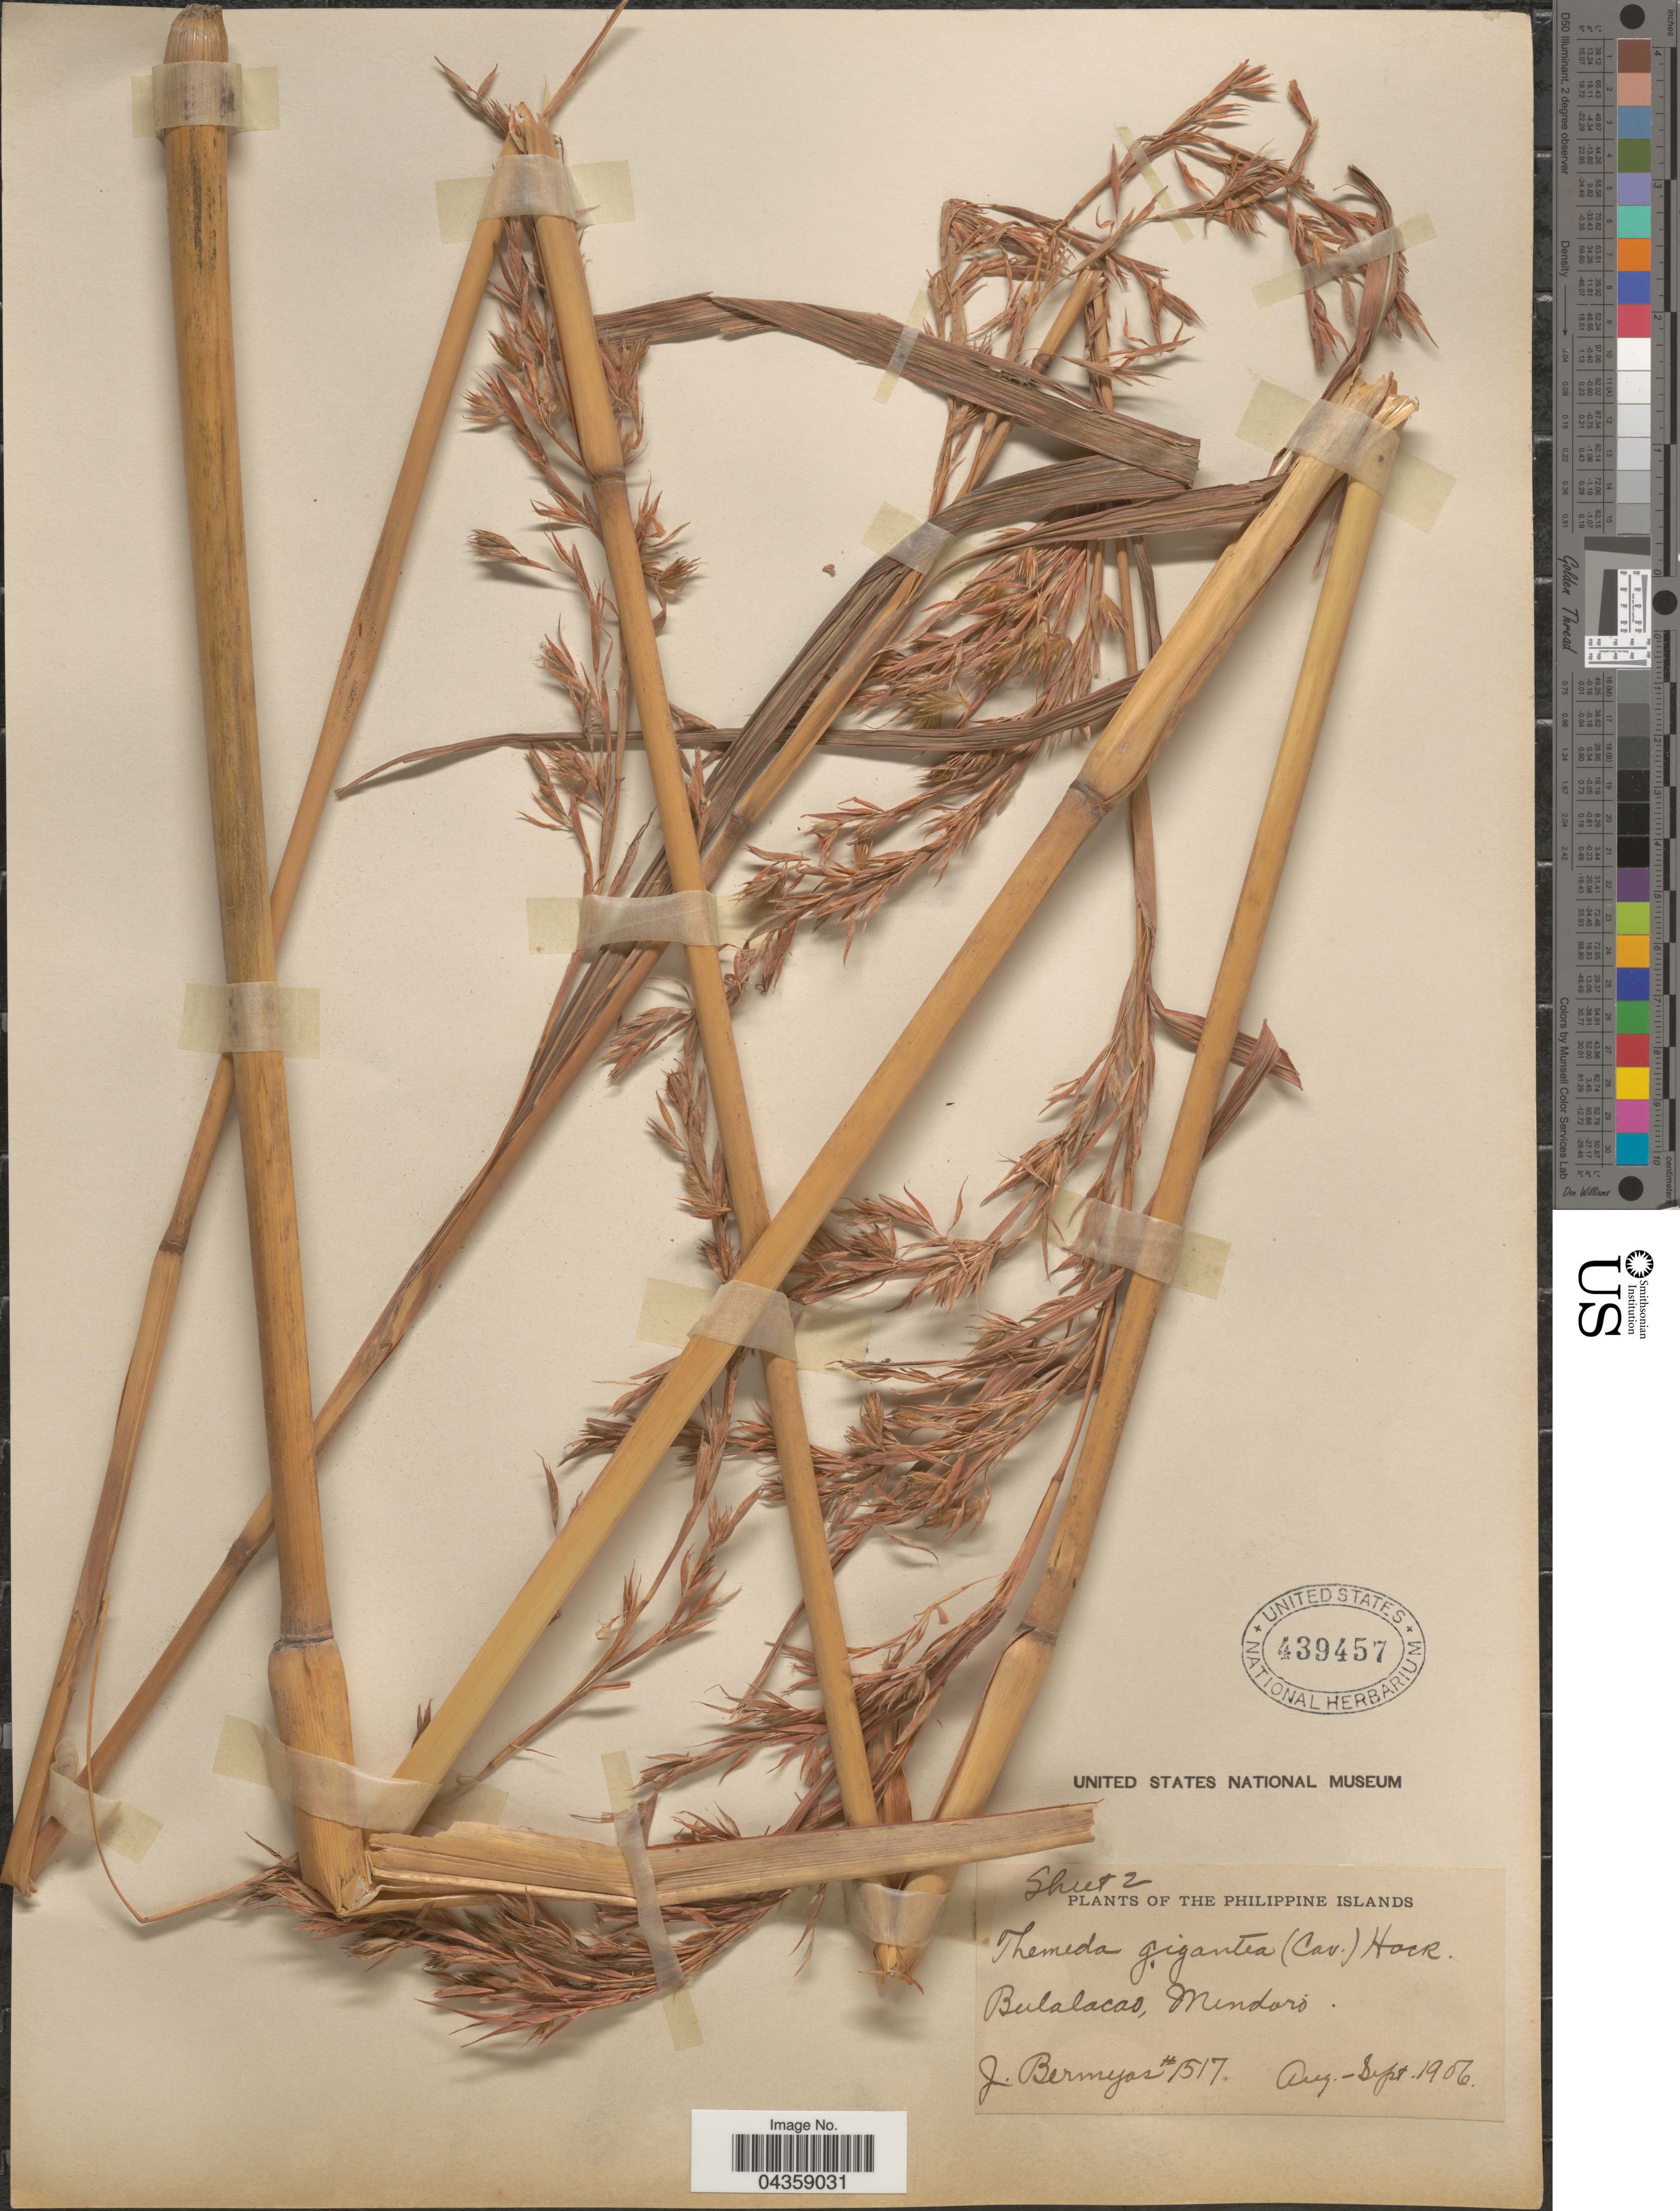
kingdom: Plantae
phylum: Tracheophyta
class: Liliopsida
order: Poales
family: Poaceae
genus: Themeda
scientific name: Themeda gigantea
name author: Hack.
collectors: J. Bermejos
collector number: Bureau of Science 1517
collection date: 1906-08/1906-09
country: Philippines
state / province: Mimaropa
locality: The Philippine Islands. Bulalacao, Mindoro.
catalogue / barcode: US 439457